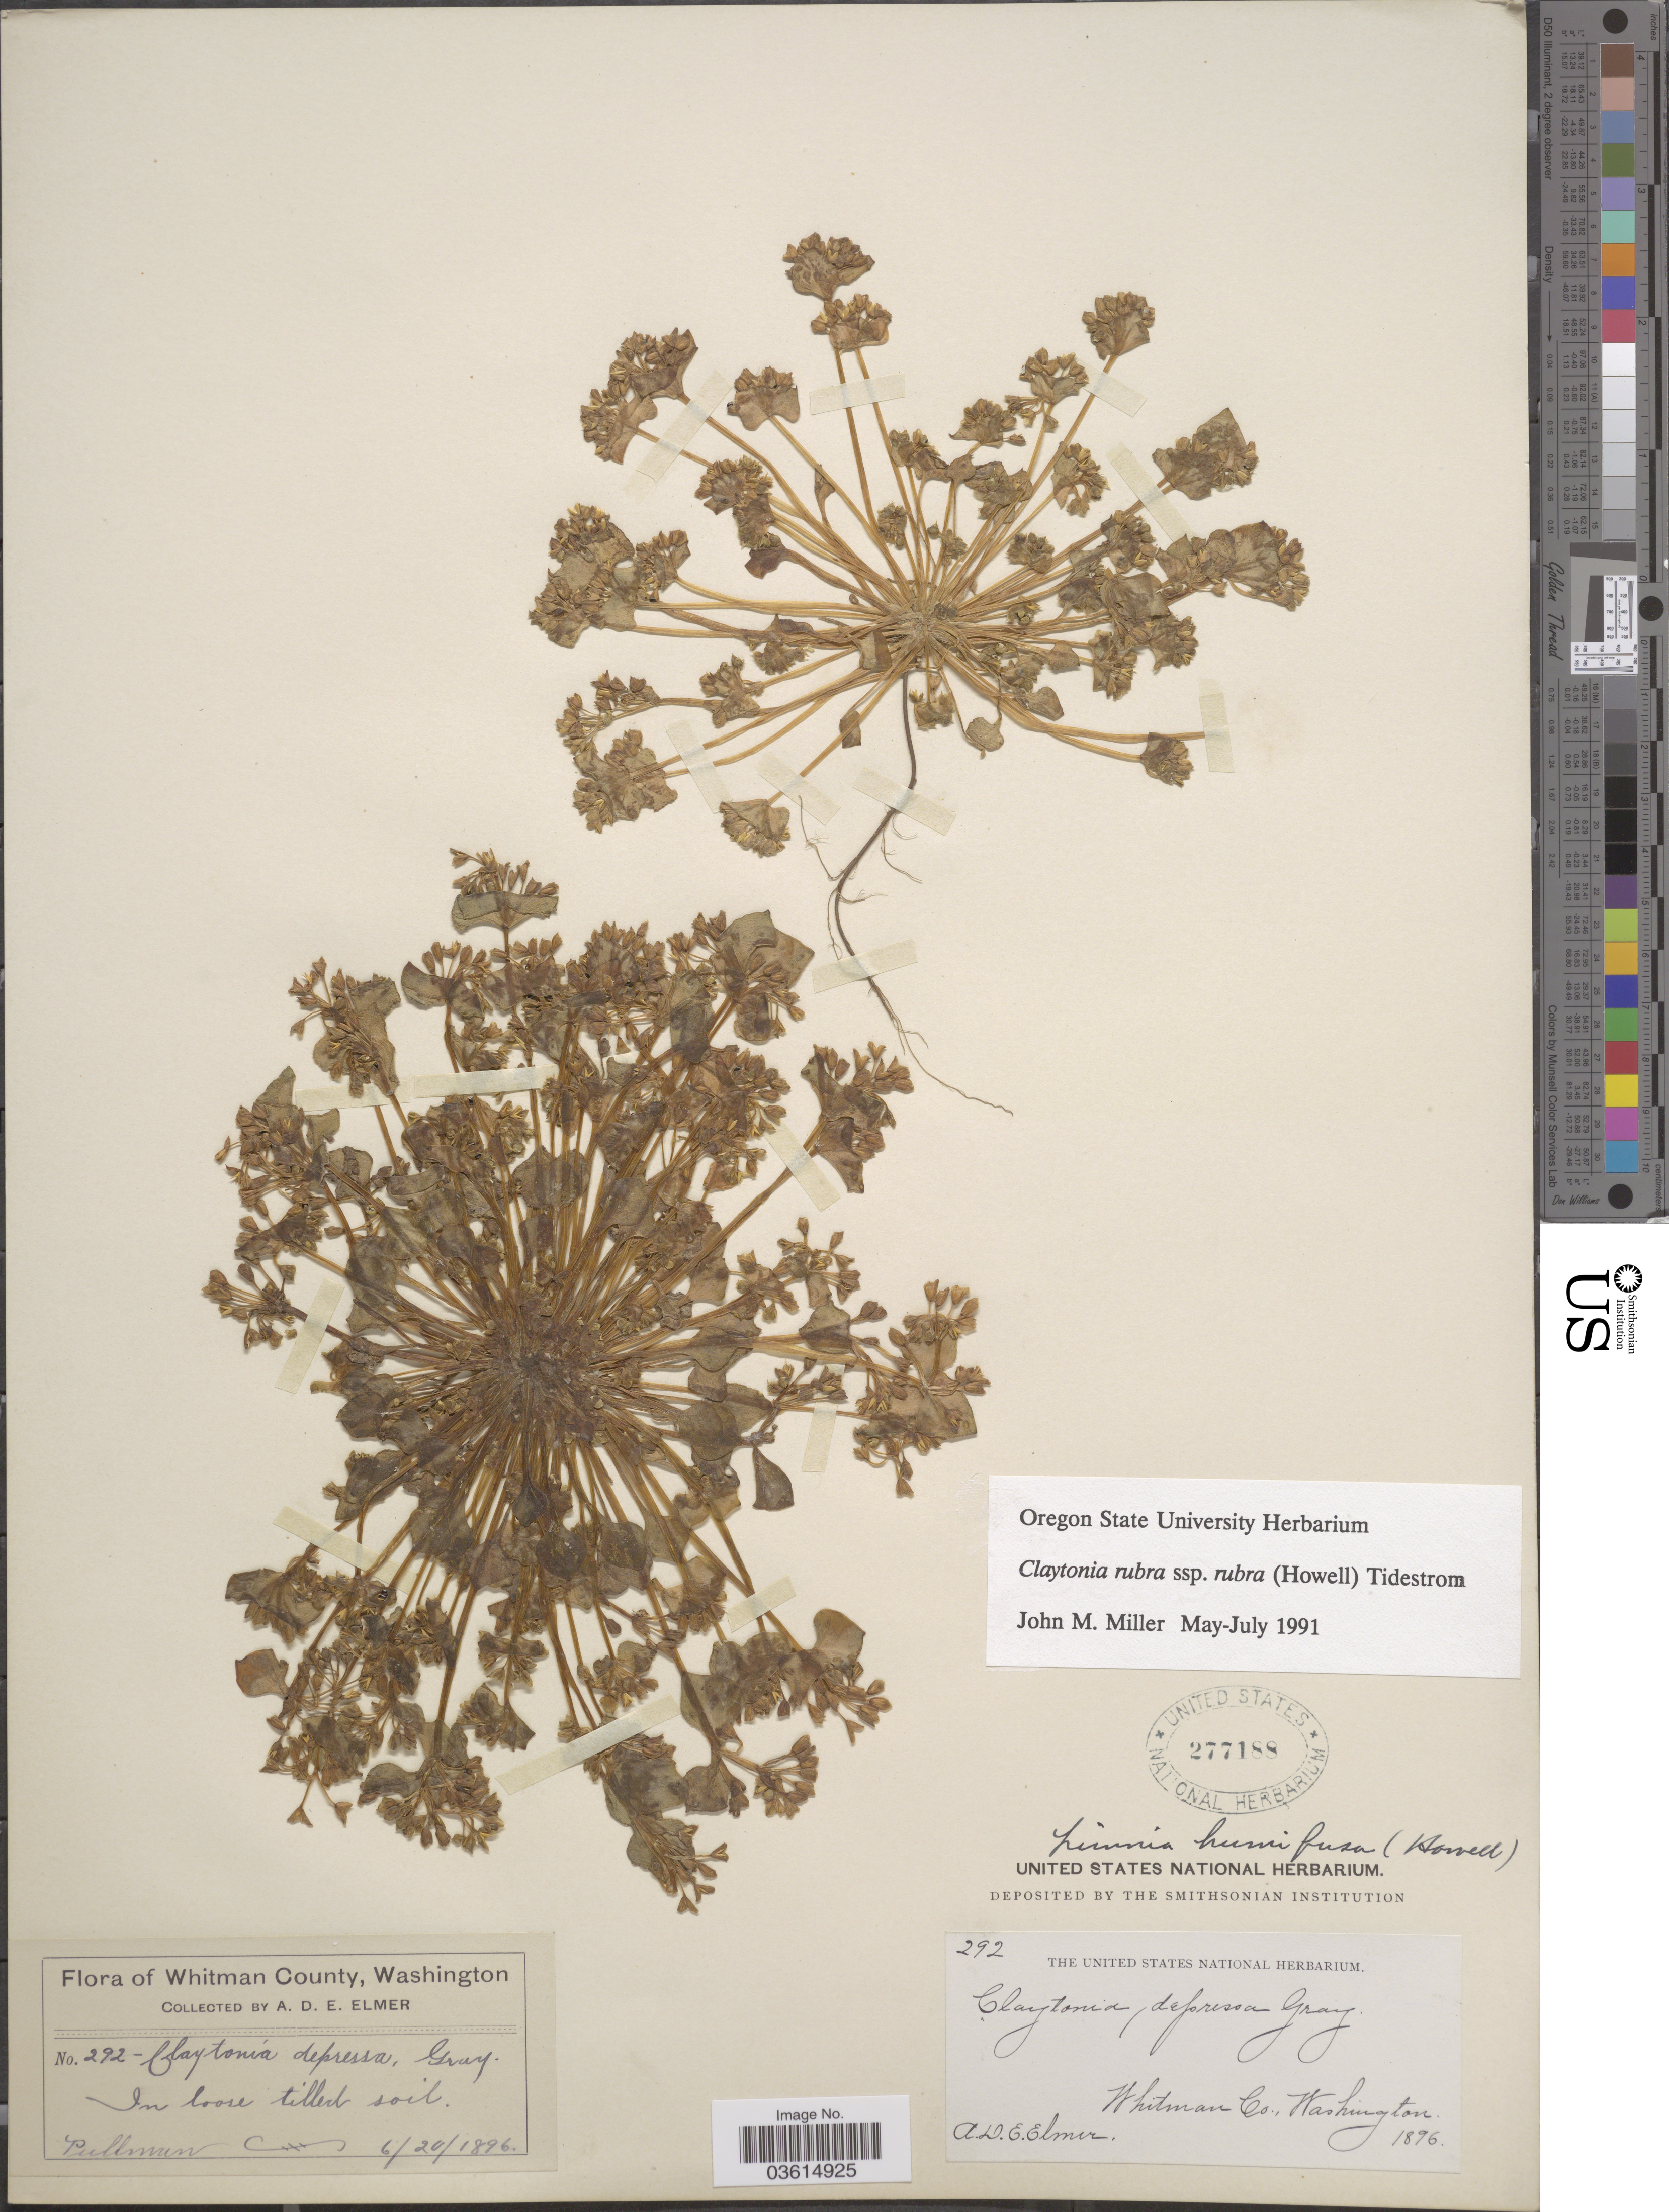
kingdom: Plantae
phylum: Tracheophyta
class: Magnoliopsida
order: Caryophyllales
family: Montiaceae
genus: Claytonia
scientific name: Claytonia rubra subsp. rubra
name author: (Howell) Tidestr.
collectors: A. D. E. Elmer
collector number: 292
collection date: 1896-06-20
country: United States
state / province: Washington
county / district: Whitman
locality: Whitman County. Pullman.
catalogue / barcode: US 277188